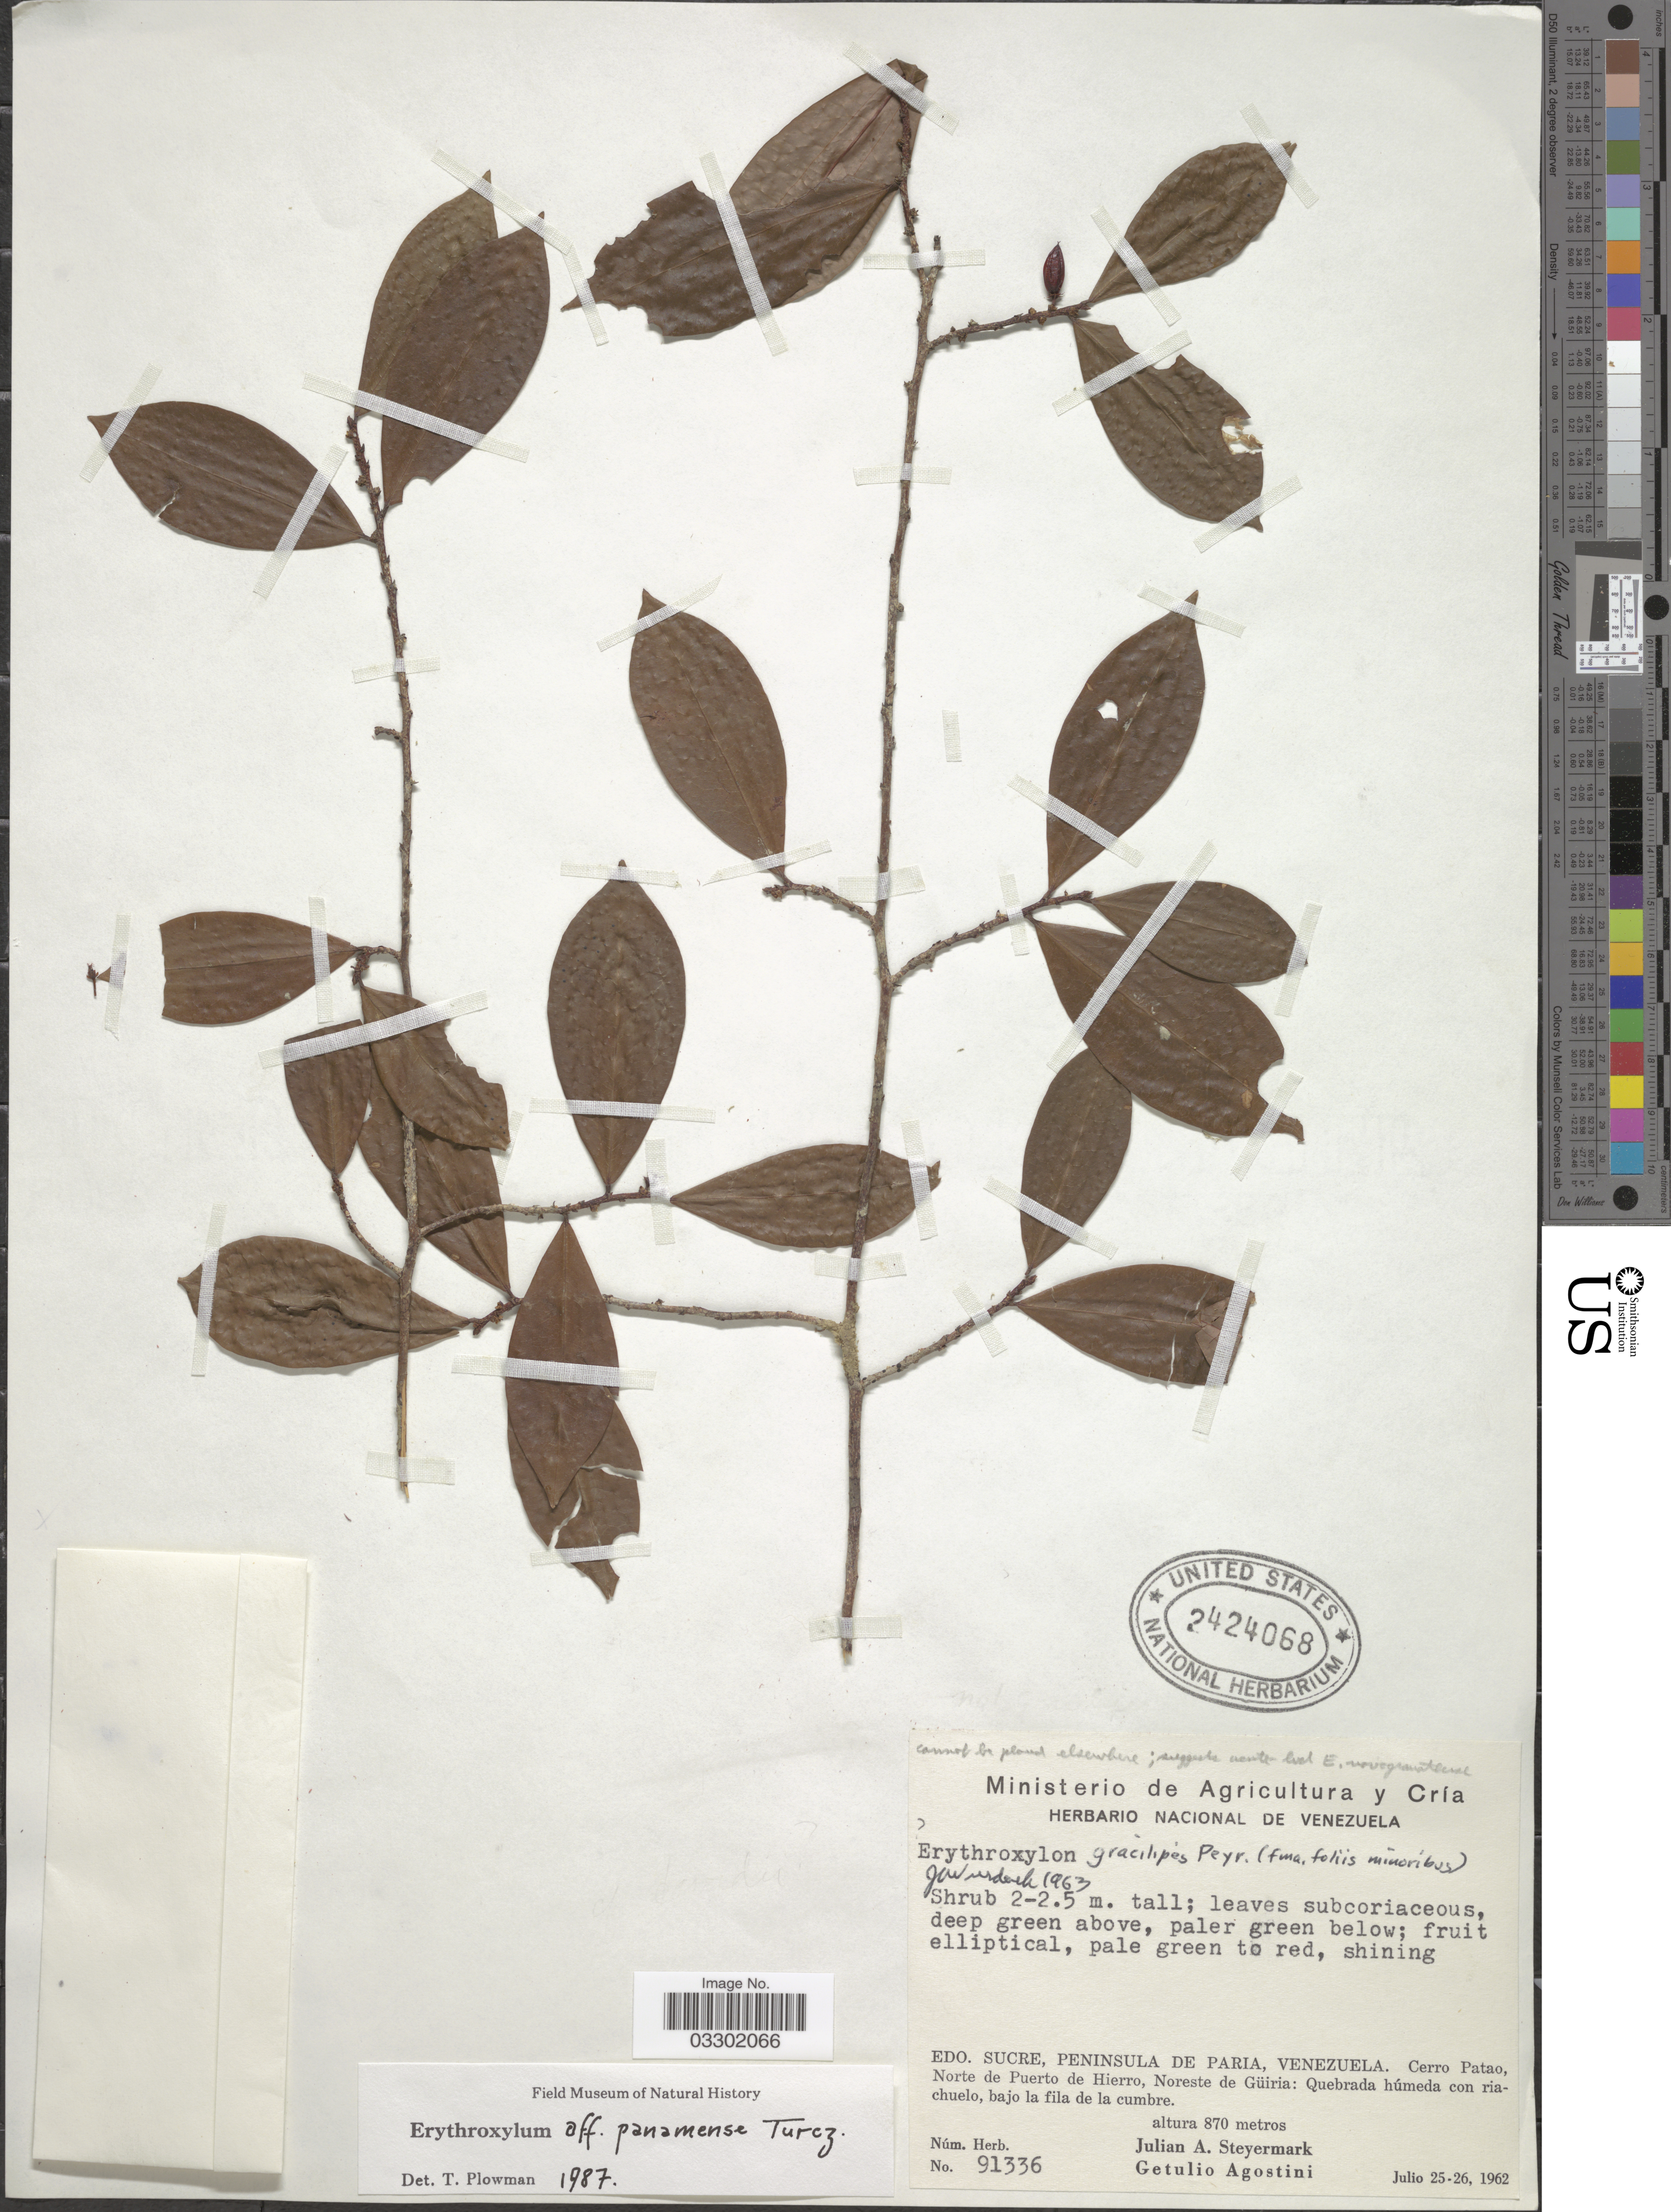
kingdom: Plantae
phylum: Tracheophyta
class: Magnoliopsida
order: Malpighiales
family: Erythroxylaceae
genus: Erythroxylum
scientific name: Erythroxylum panamense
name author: Turcz.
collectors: J. Steyermark & G. Agostini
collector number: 91336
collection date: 1962-07-25/1962-07-26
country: Venezuela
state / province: Sucre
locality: Peninsula de Paria. Cerro Patao, Norte de Puerto de Hierro, Noreste de Güiria: Quebrada húmeda con riachuelo, baja la fila de la cumbre.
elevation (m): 870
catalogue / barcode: US 2424068